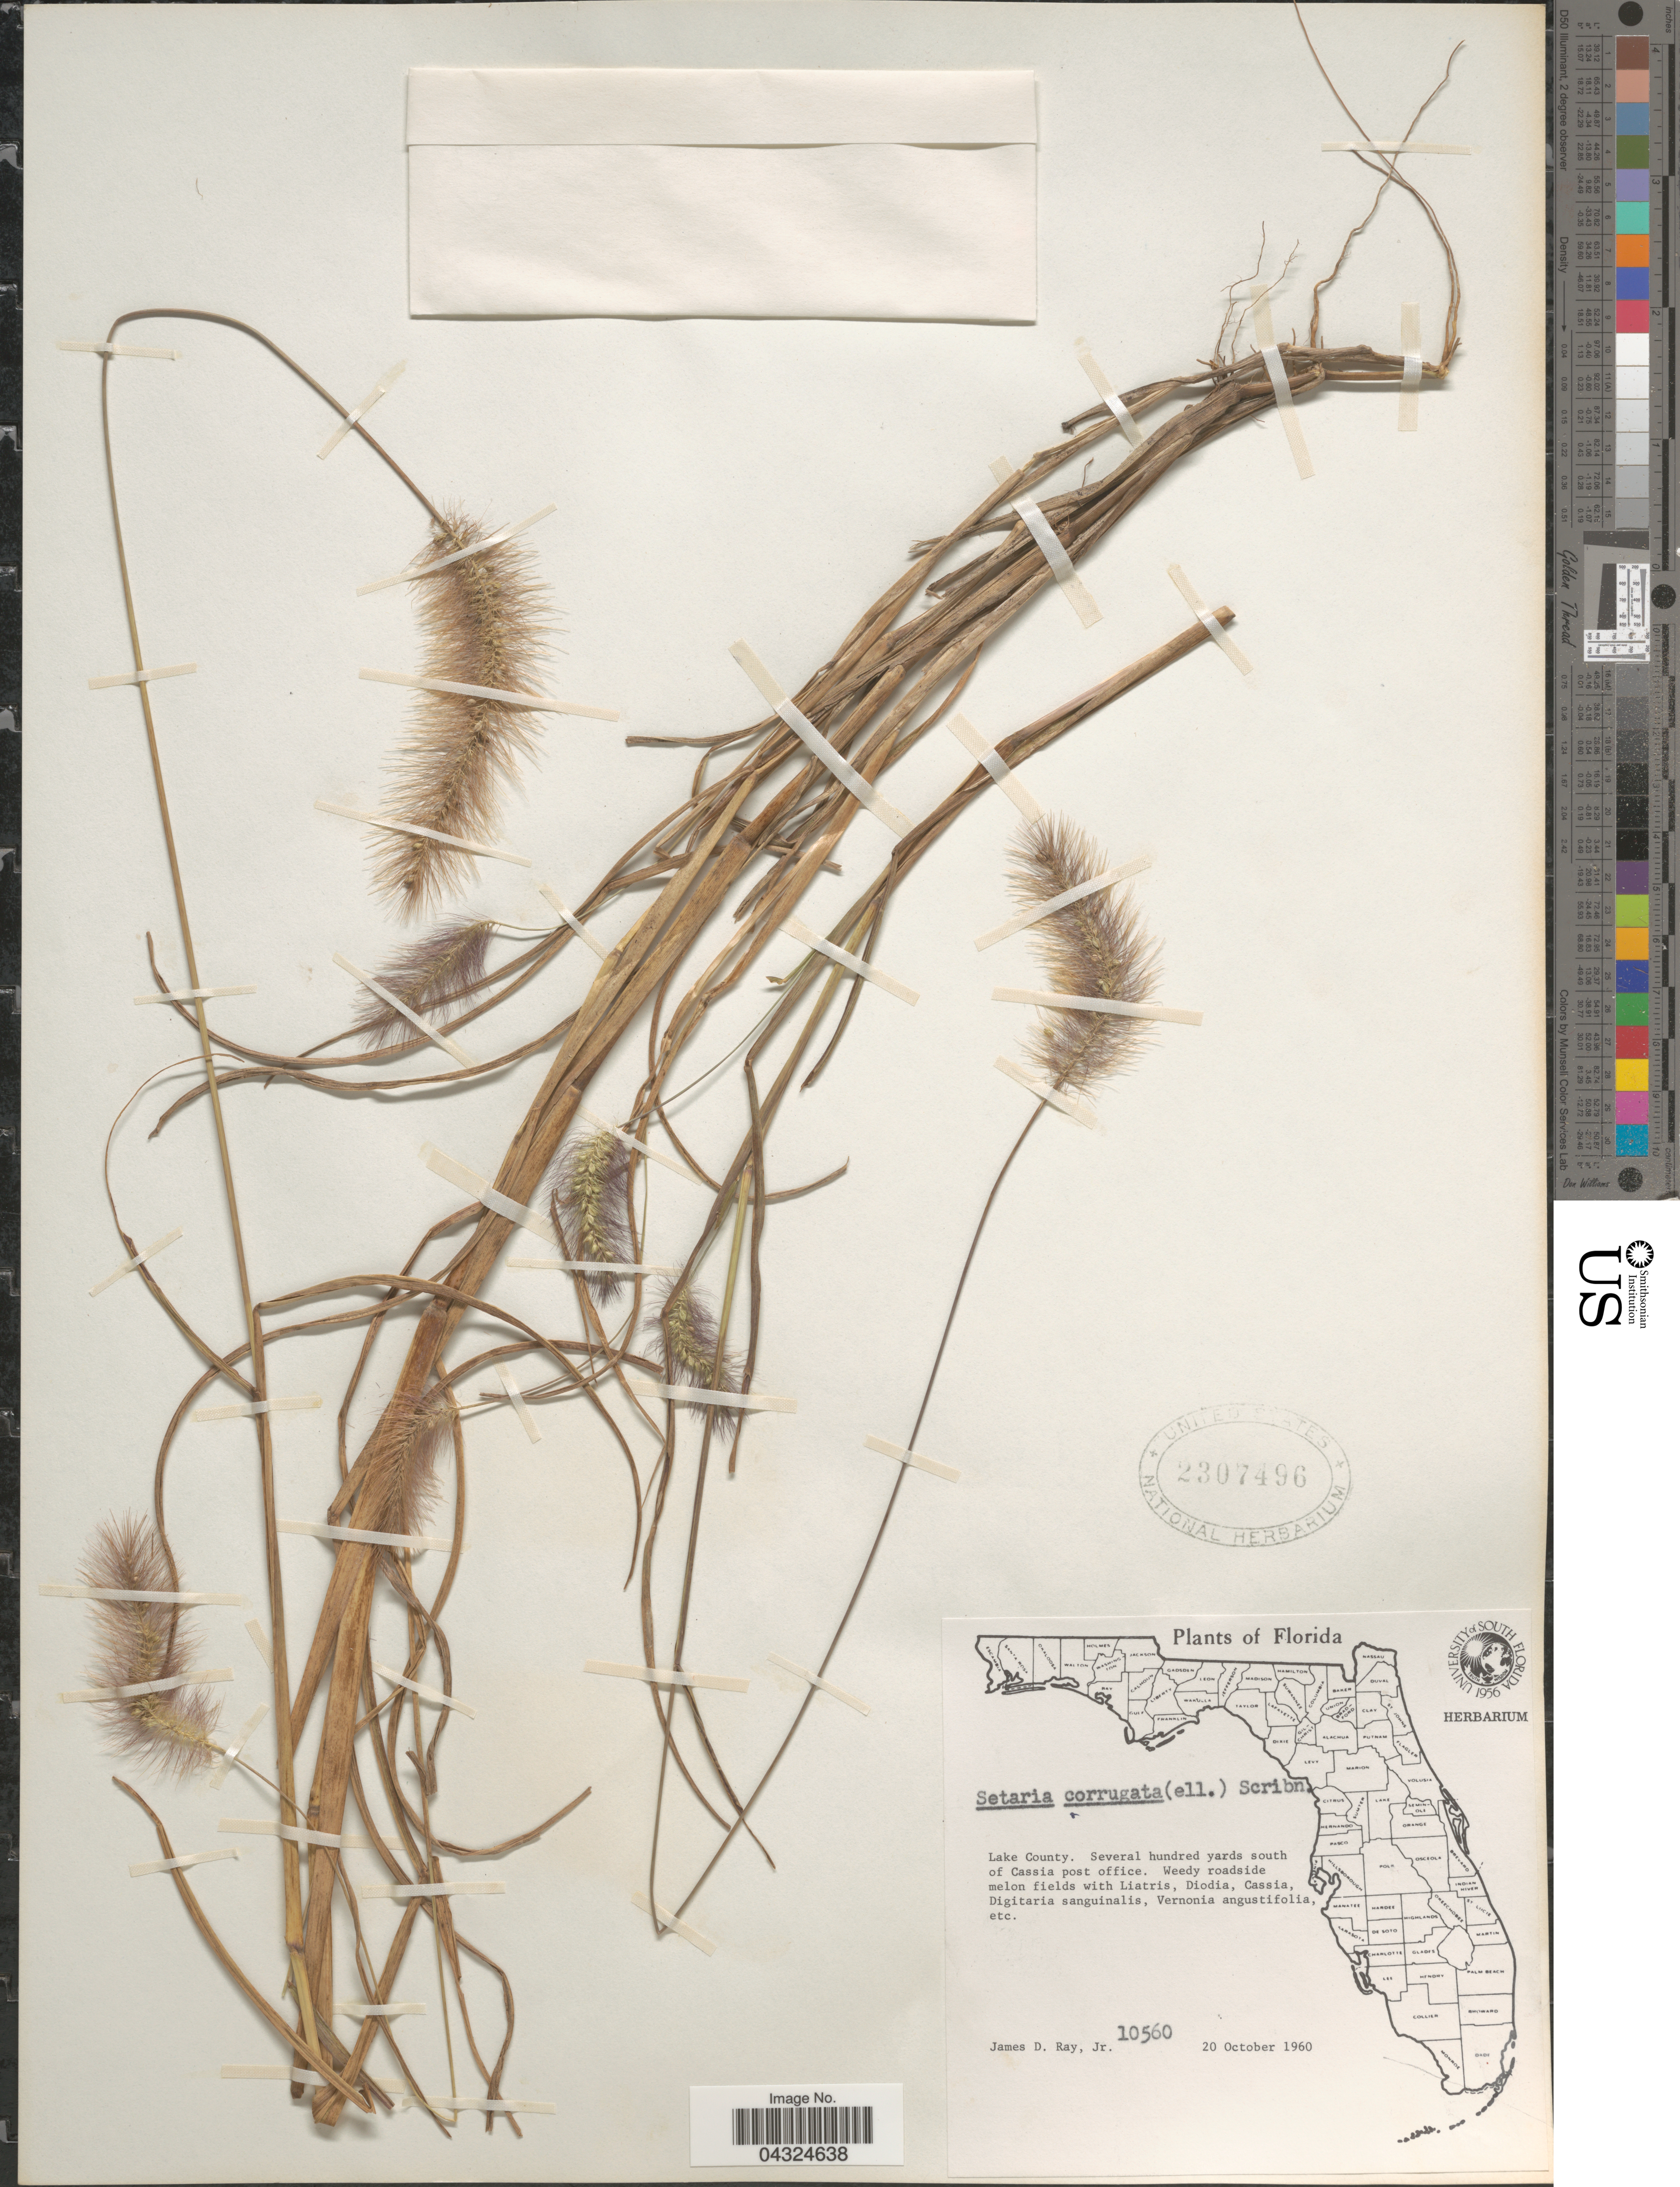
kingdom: Plantae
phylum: Tracheophyta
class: Liliopsida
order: Poales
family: Poaceae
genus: Setaria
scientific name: Setaria corrugata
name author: (Elliott) Schult.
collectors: J. D. Ray Jr.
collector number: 10560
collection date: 1960-10-20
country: United States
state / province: Florida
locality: Lake County. Several hundred yards south of Cassua post office.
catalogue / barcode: US 2307496